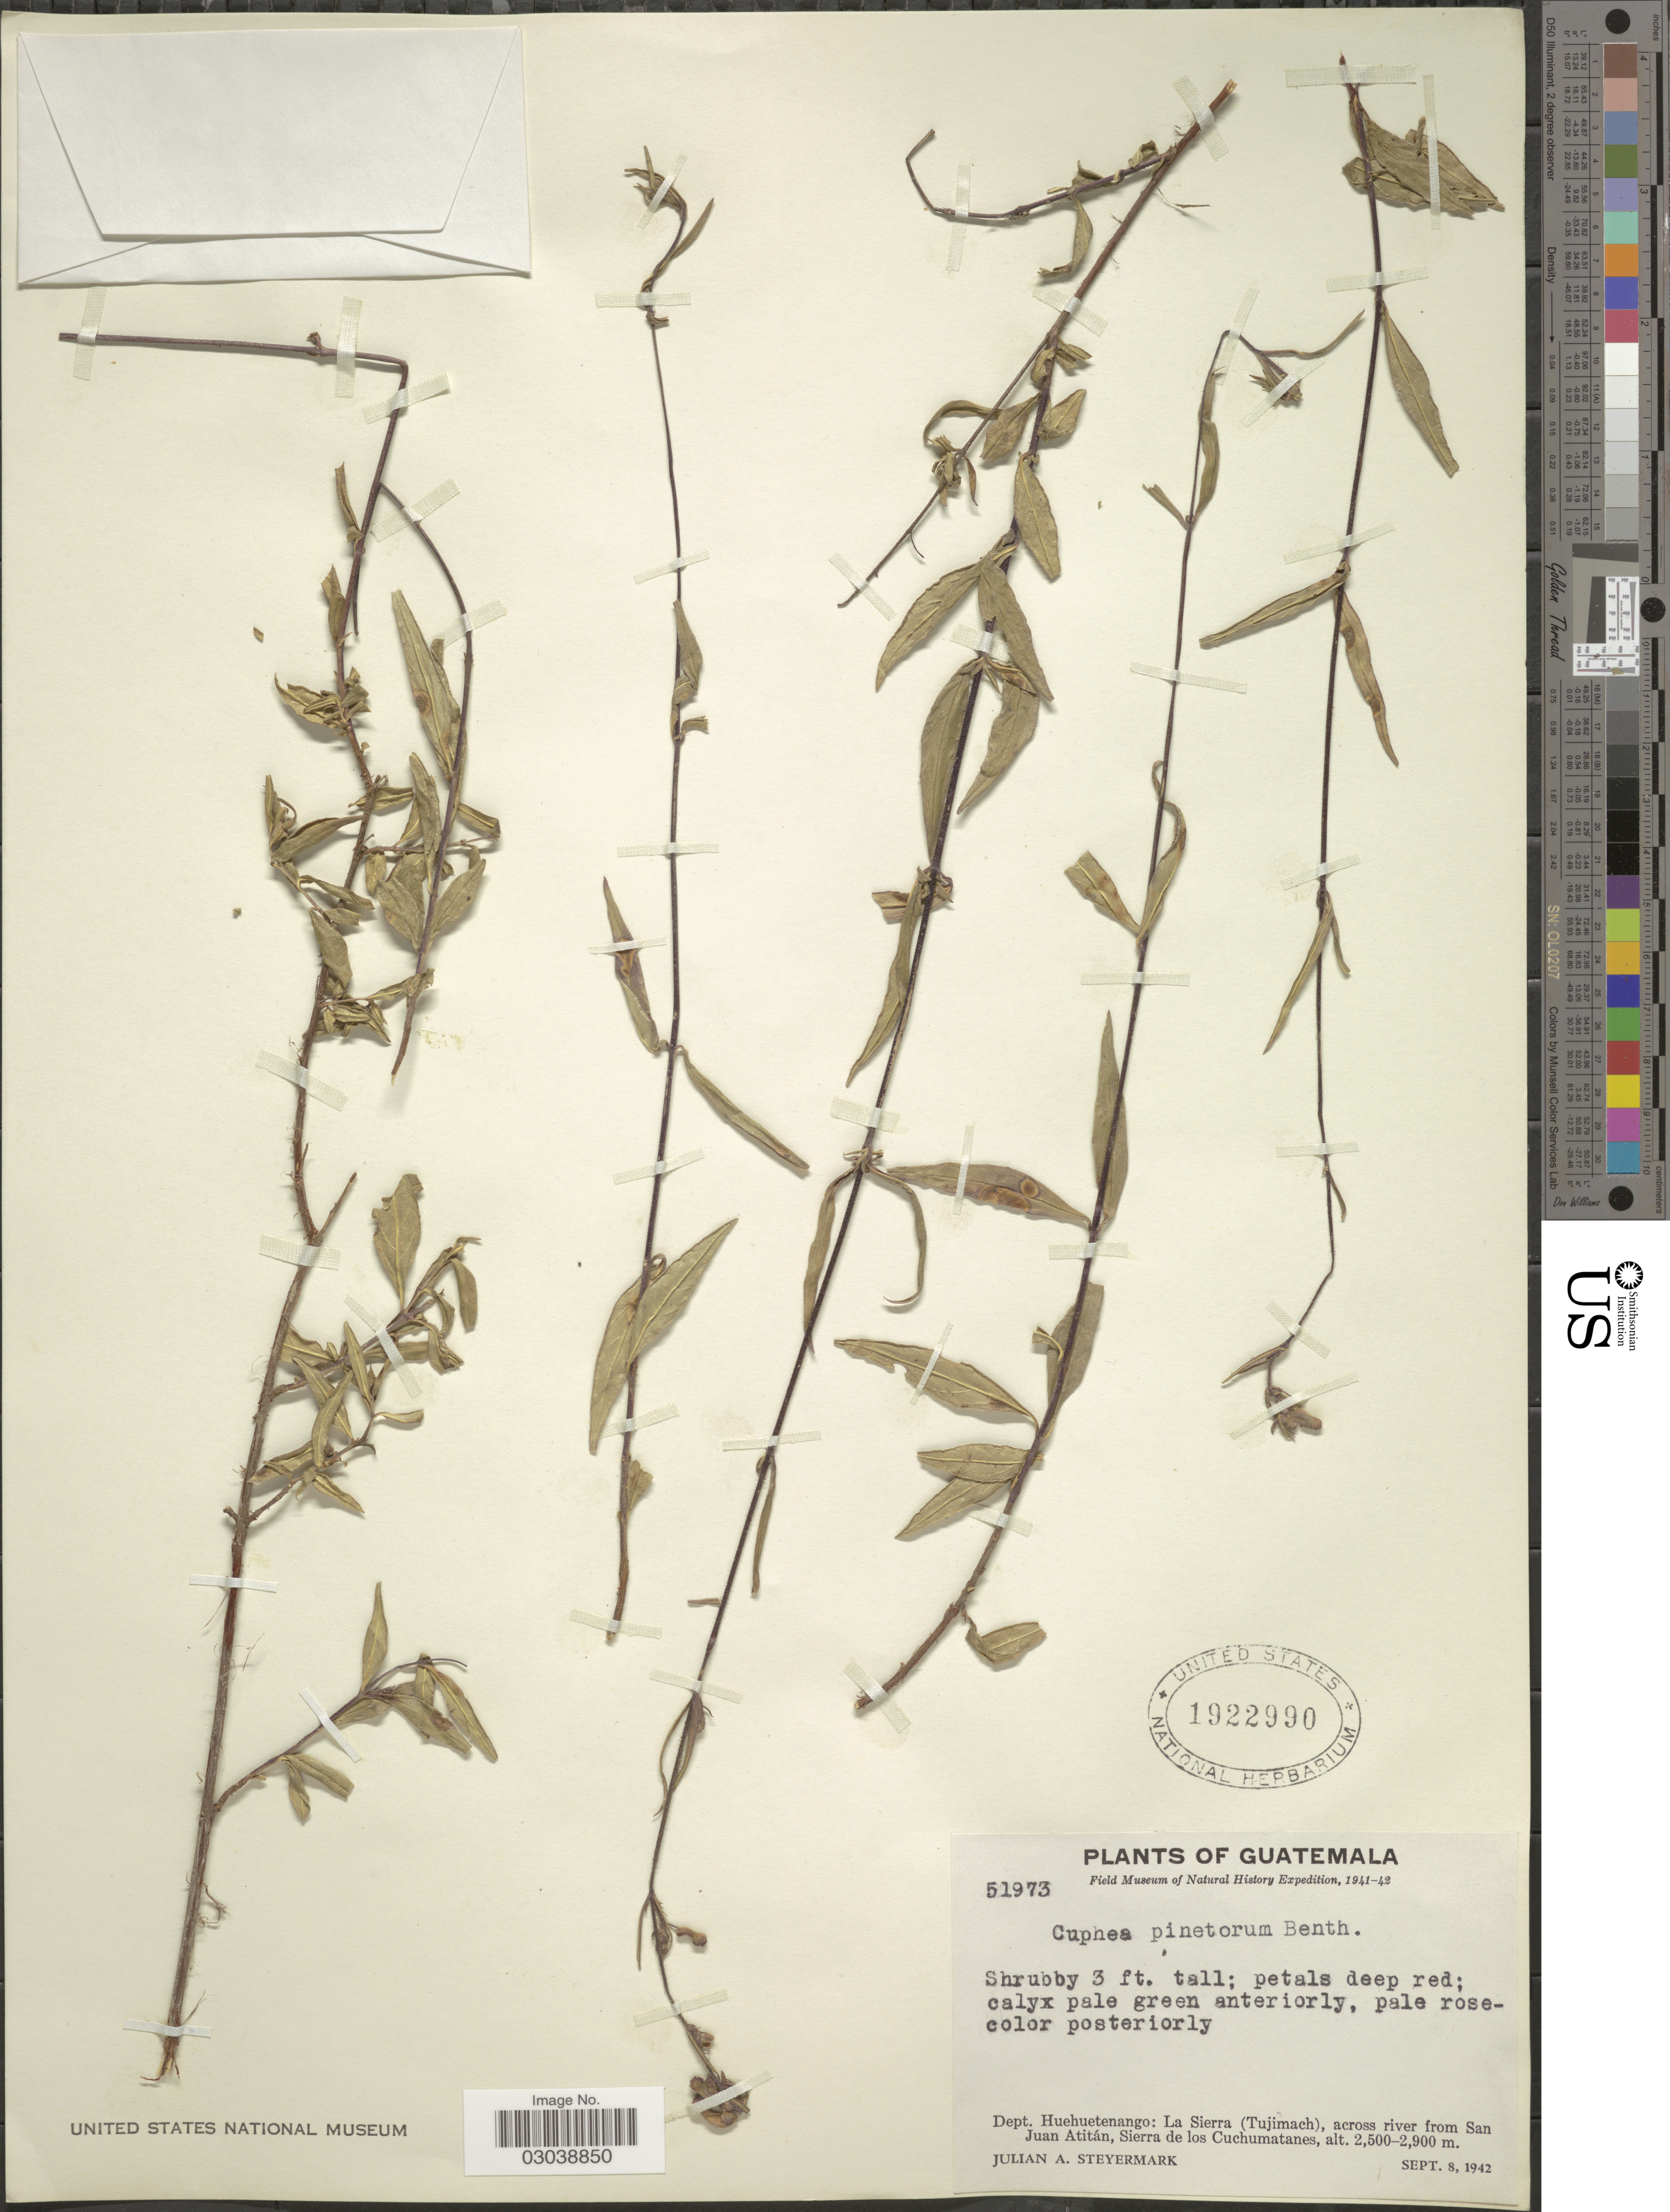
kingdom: Plantae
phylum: Tracheophyta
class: Magnoliopsida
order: Myrtales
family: Lythraceae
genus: Cuphea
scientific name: Cuphea pinetorum Benth.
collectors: J. Steyermark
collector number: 51973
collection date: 1942-09-08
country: Guatemala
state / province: Huehuetenango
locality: Depart. Huehuetenango: La Sierra (Tujimach), across river from San JUan Atitán, Sierra de los Cuchumatanes.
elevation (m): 2500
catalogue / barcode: US 1922990